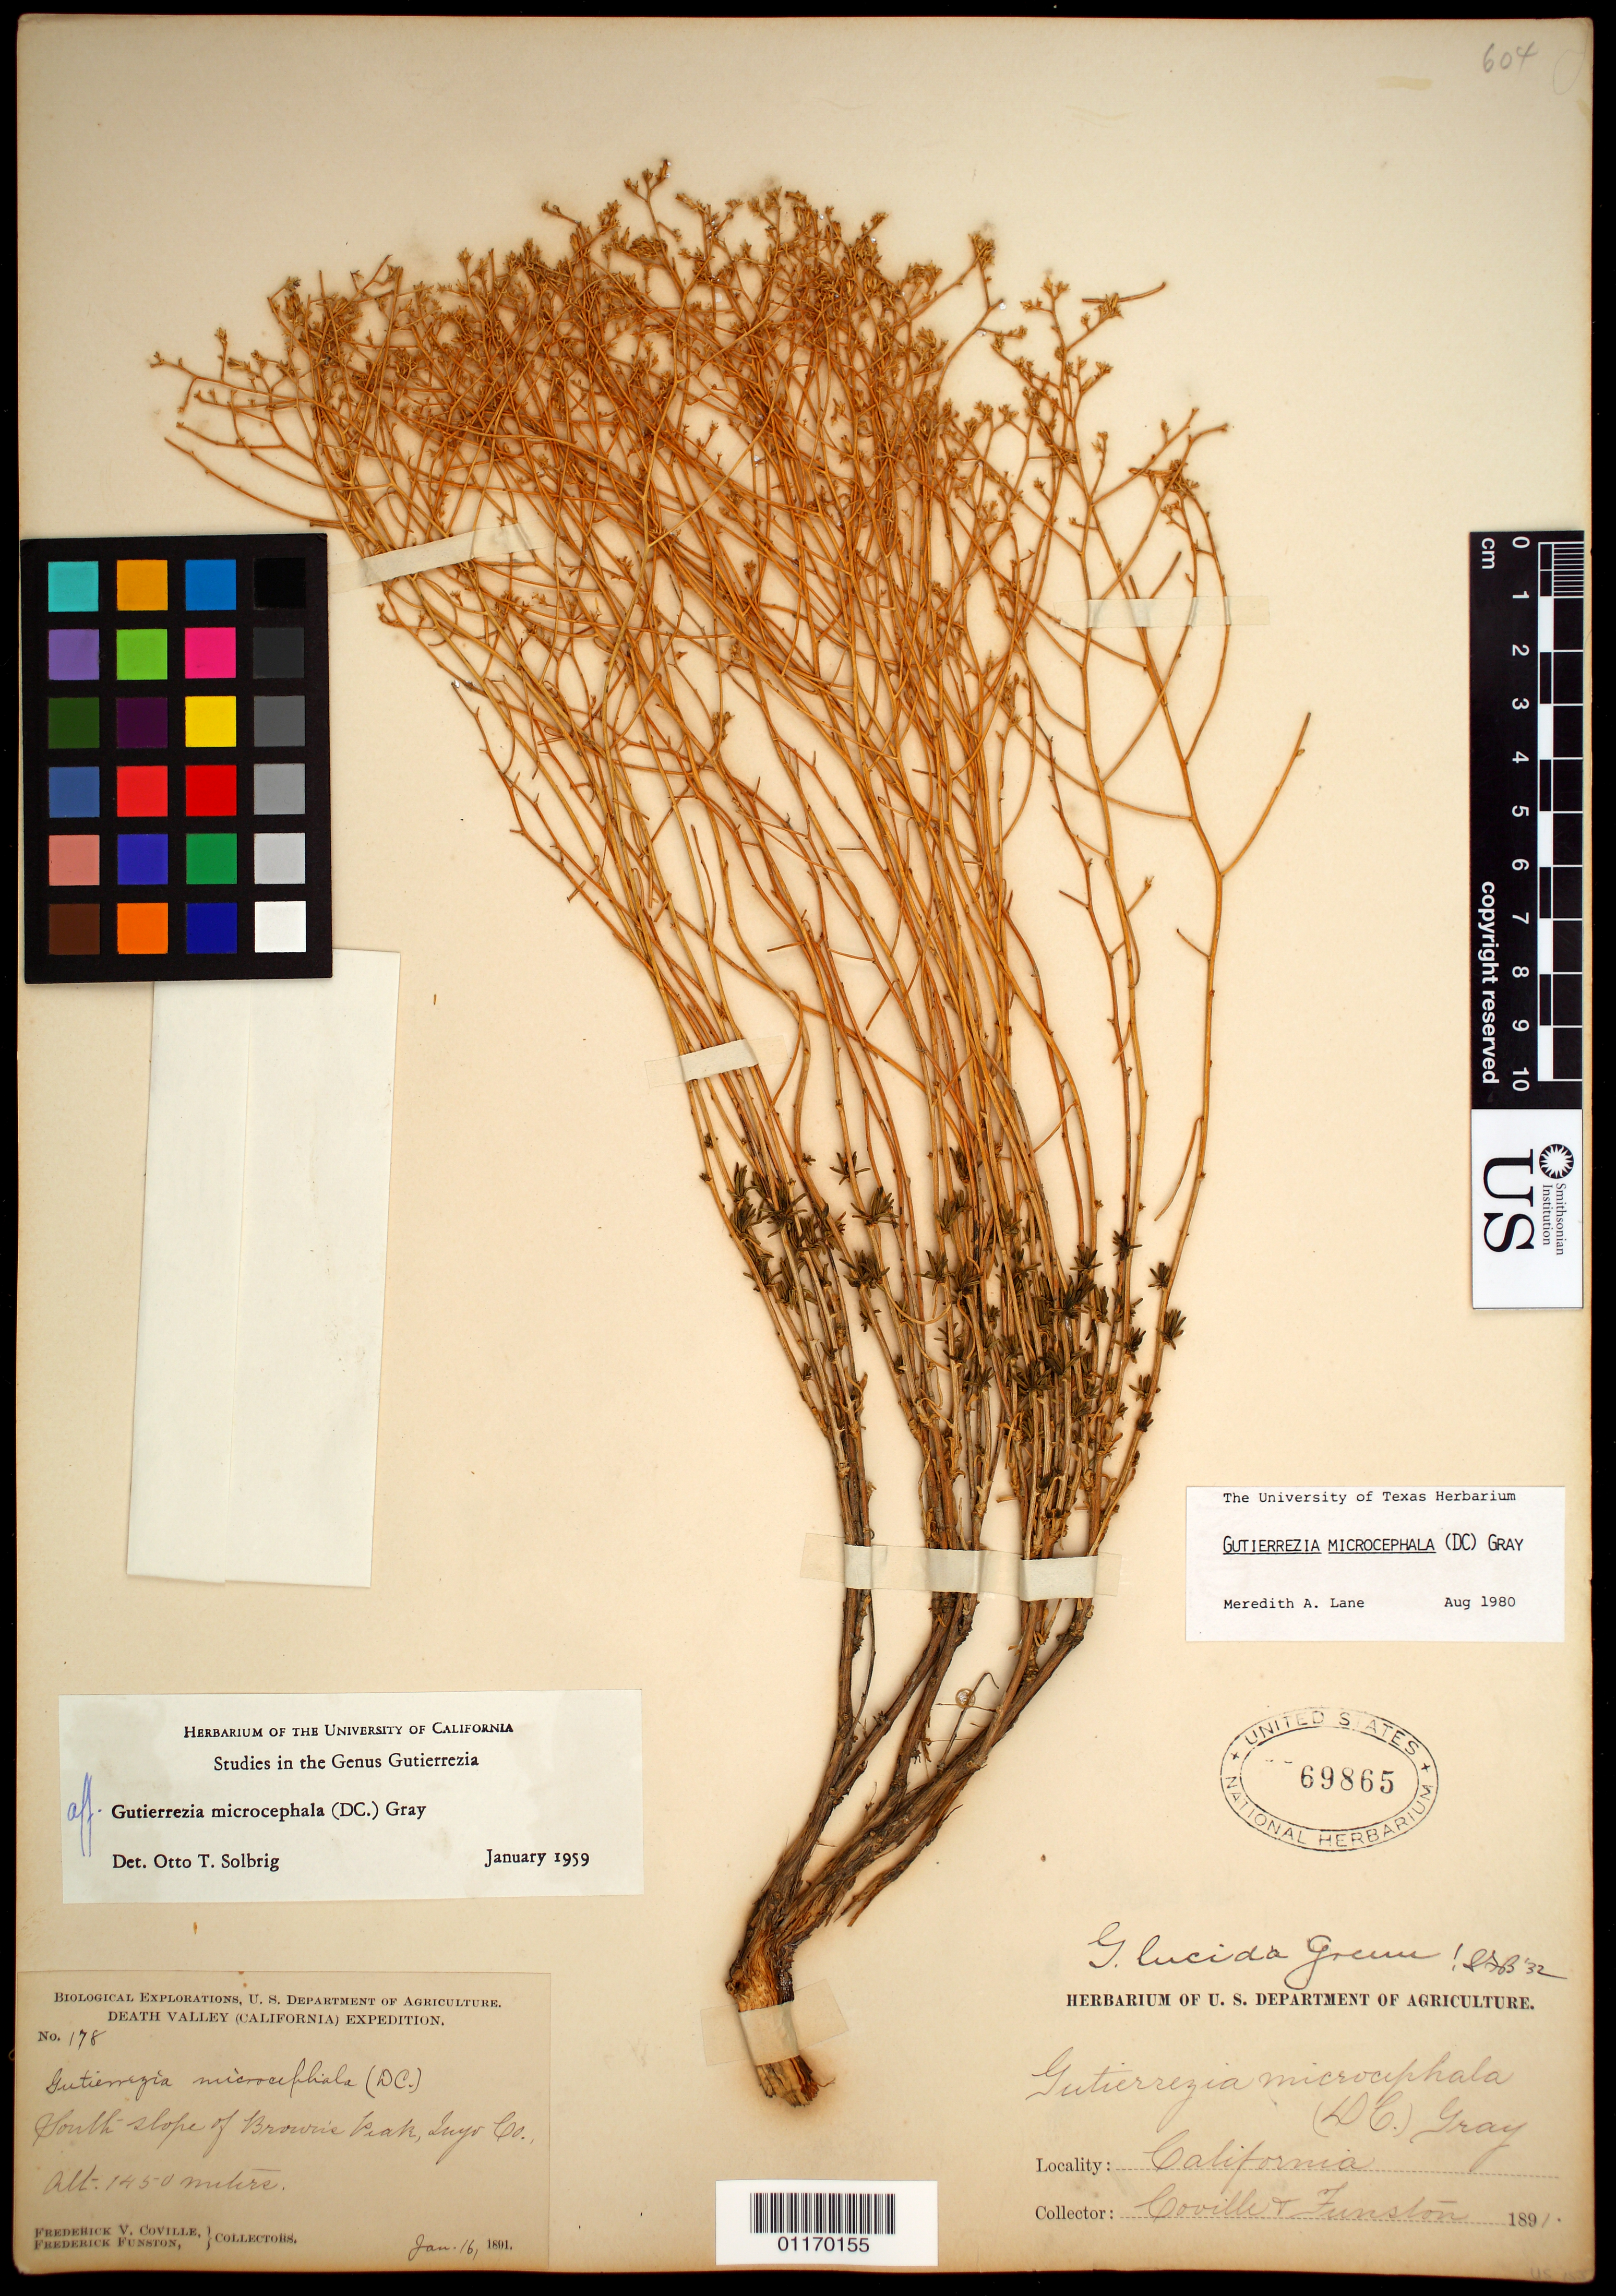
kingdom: Plantae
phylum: Tracheophyta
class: Magnoliopsida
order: Asterales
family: Asteraceae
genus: Gutierrezia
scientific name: Gutierrezia microcephala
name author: (DC.) A. Gray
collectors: F. V. Coville & F. Funston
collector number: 178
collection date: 1891-06-16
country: United States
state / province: California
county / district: Inyo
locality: South slope of Brown's Park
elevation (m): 1450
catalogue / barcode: US 69865